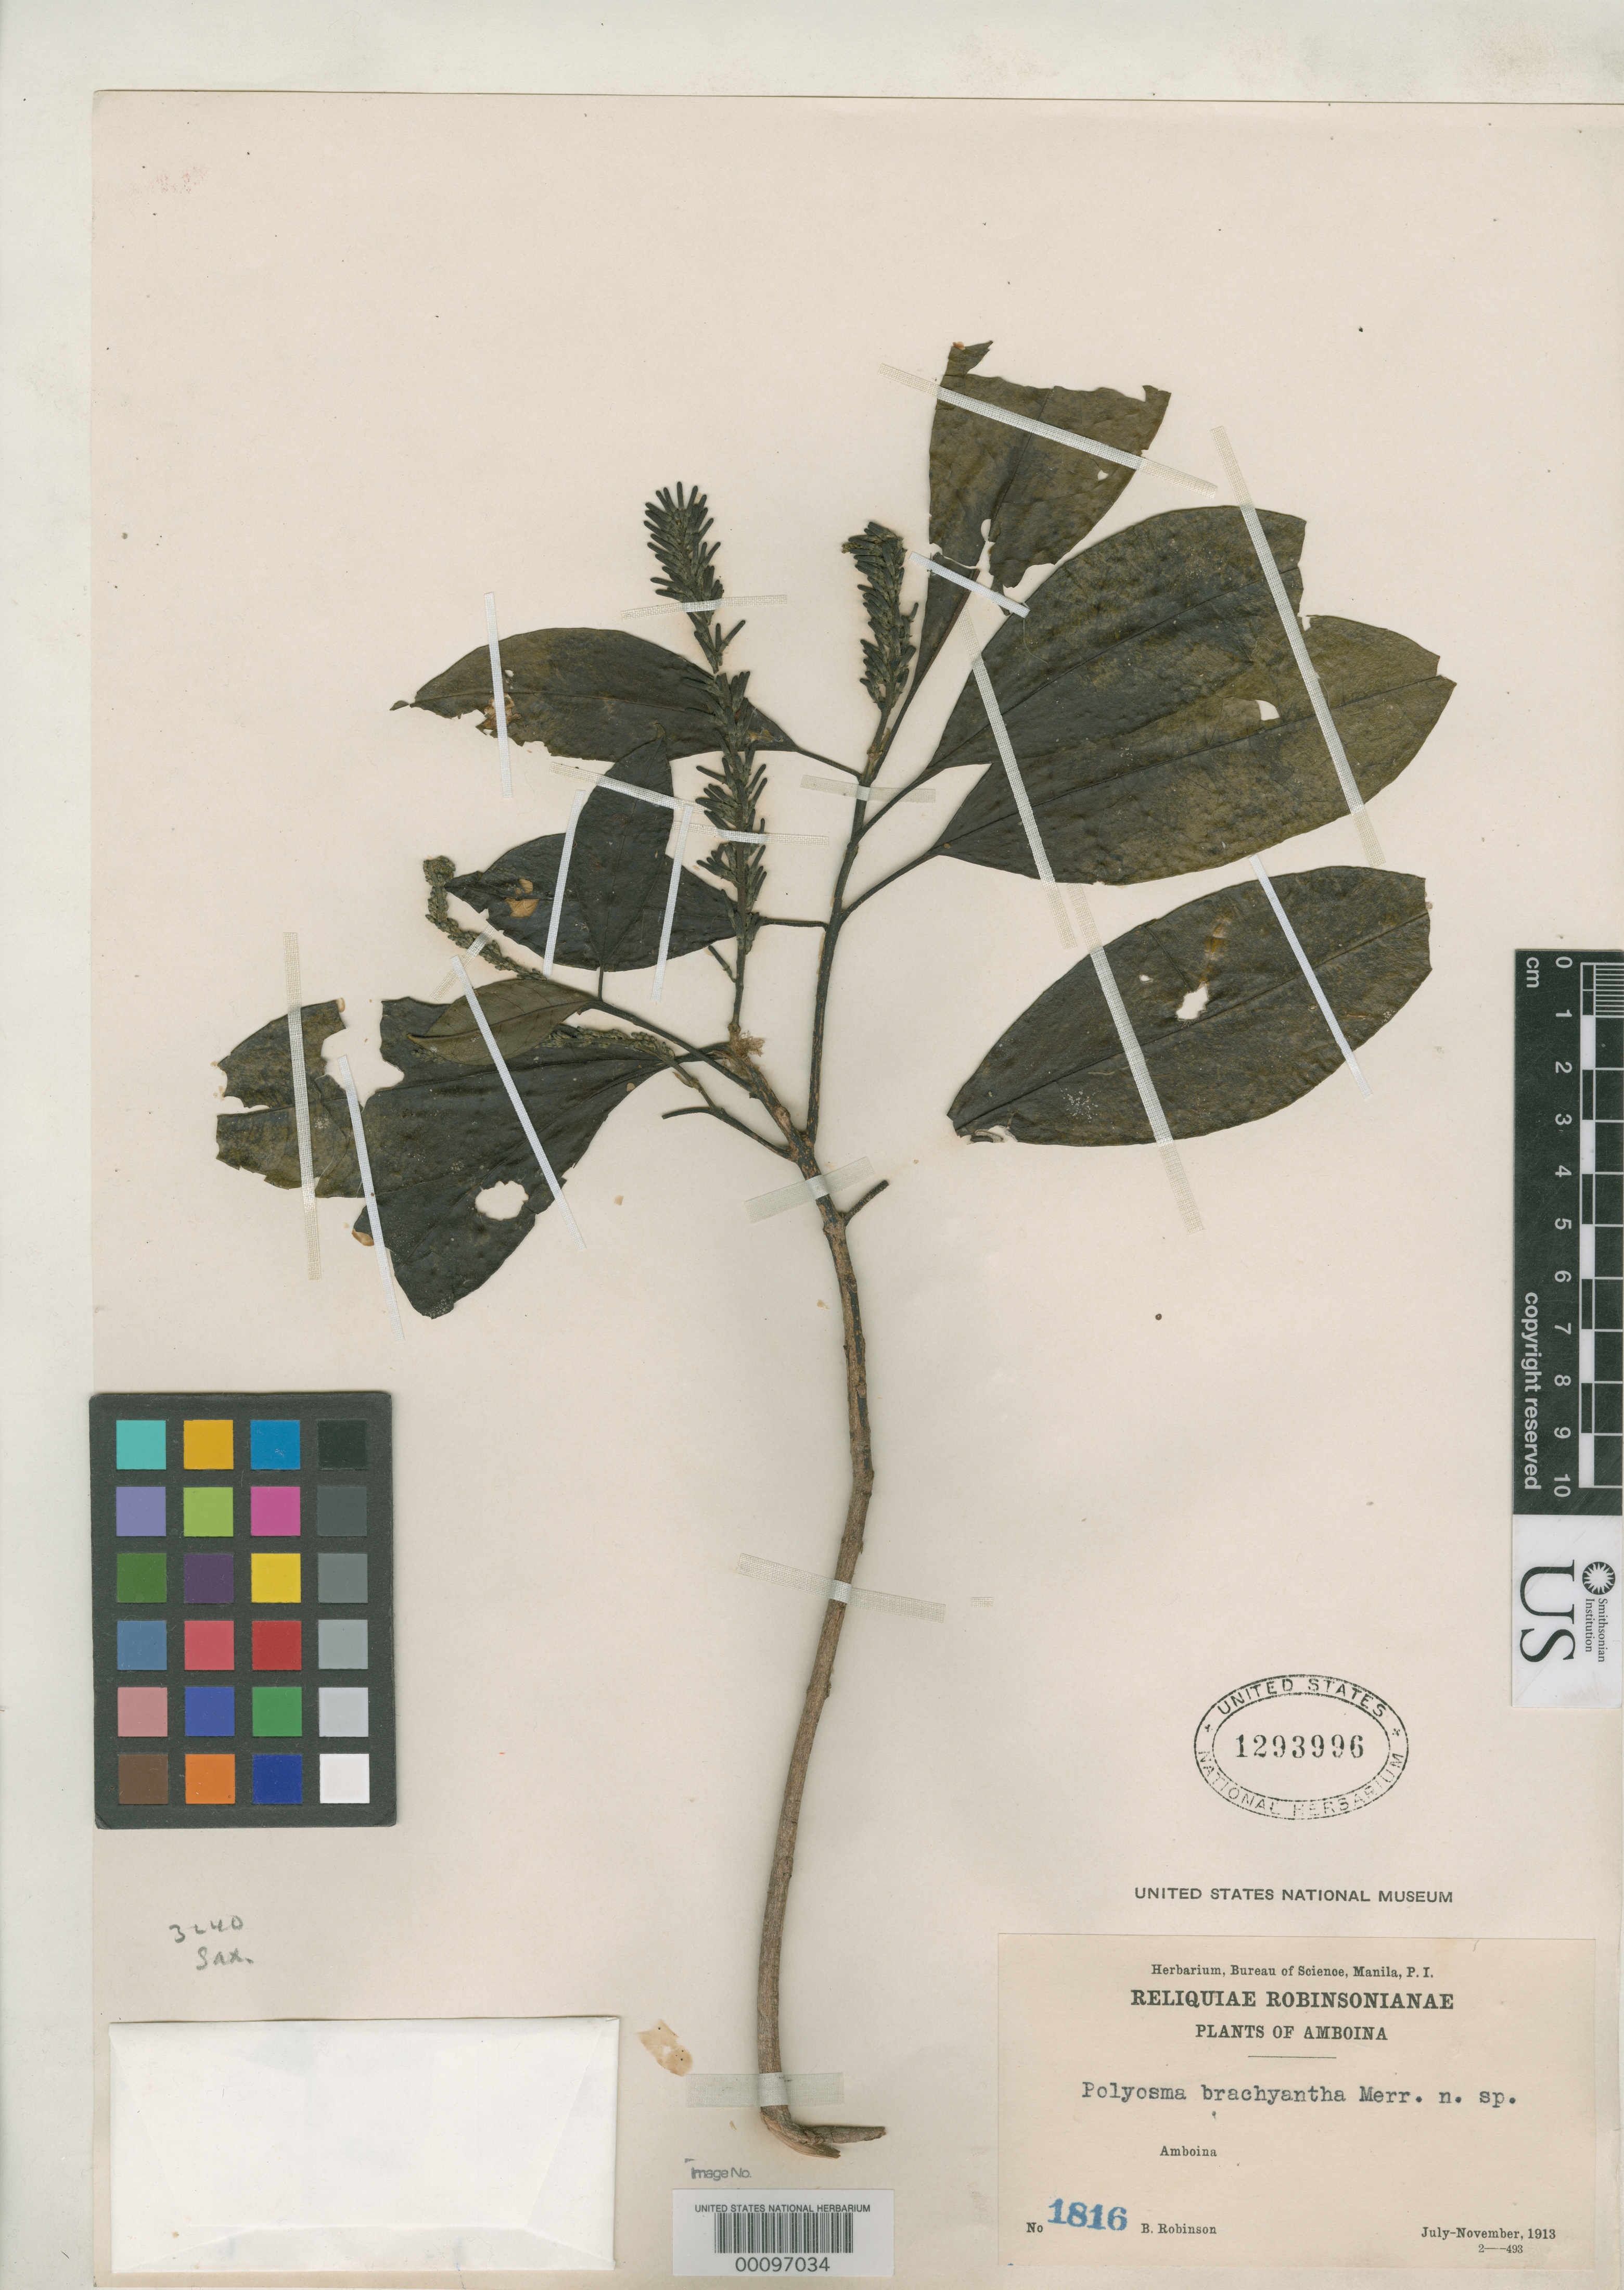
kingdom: Plantae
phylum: Tracheophyta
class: Magnoliopsida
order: Escalloniales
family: Escalloniaceae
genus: Polyosma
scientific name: Polyosma brachyantha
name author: Merr.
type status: Isotype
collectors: C. Robinson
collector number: Rel. Rob. 1816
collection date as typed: Nov 1913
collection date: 1913-11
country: Indonesia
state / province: Maluku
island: Amboina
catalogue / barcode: US 1293996